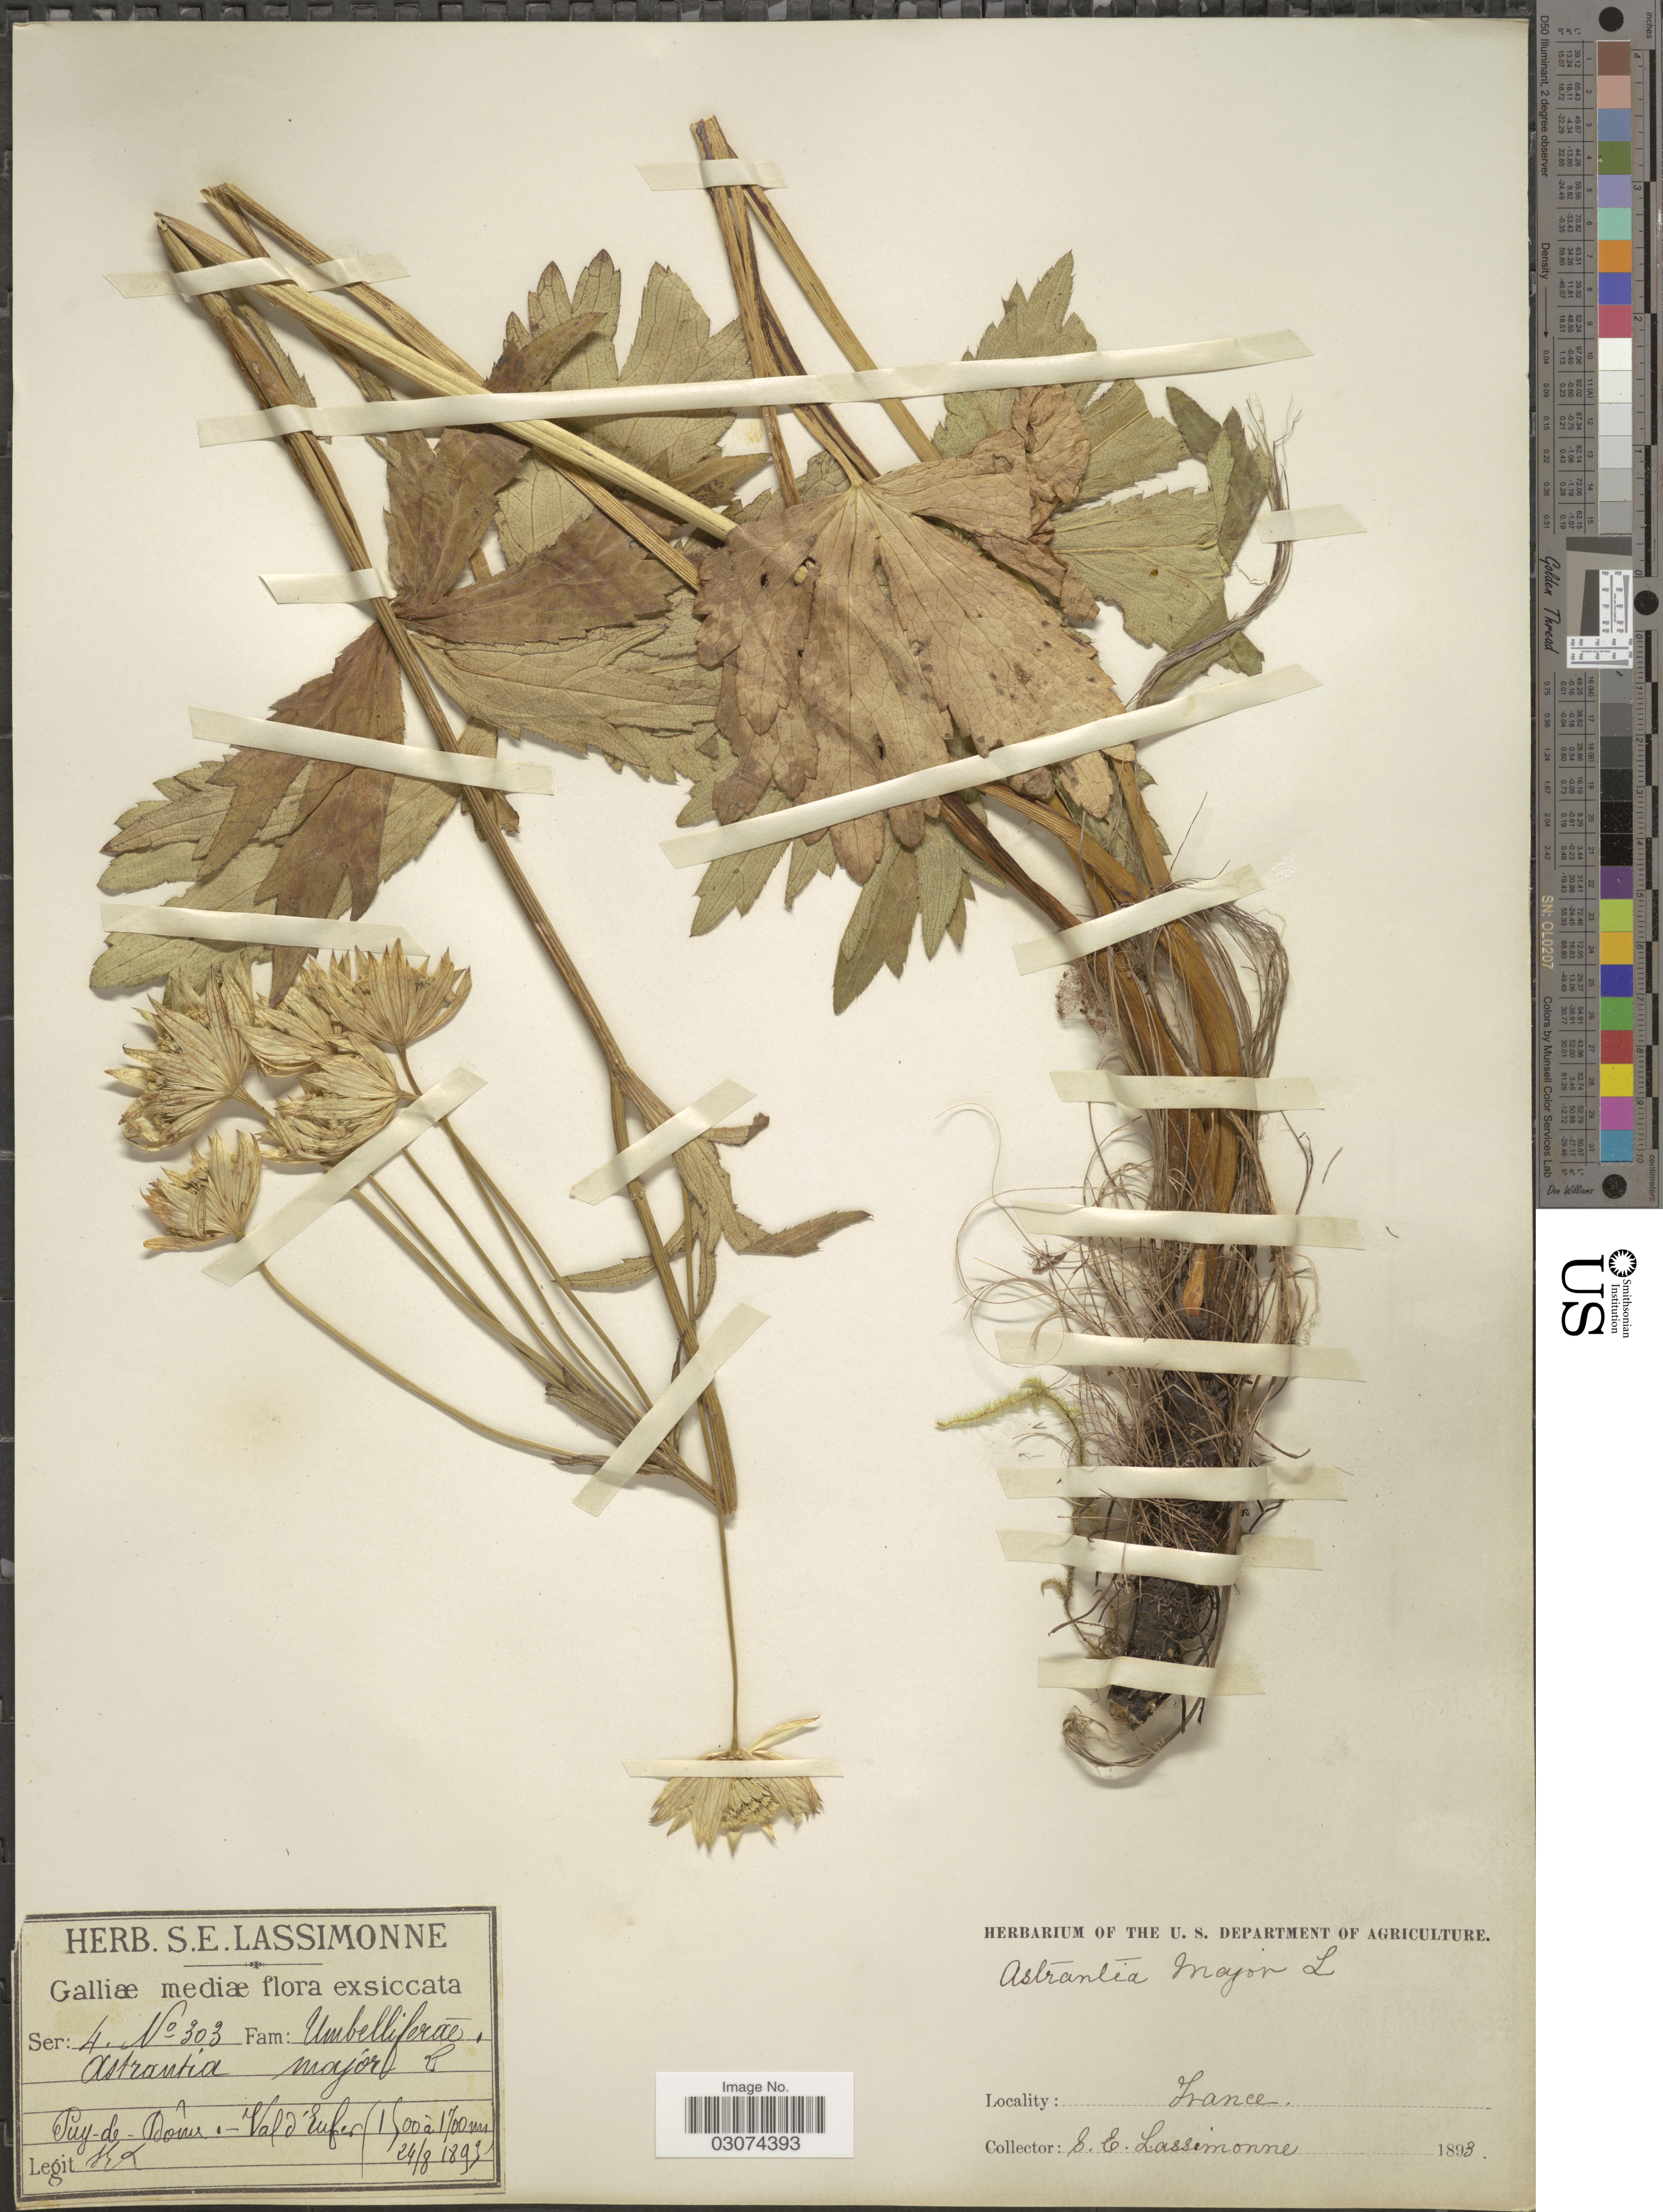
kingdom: Plantae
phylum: Tracheophyta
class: Magnoliopsida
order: Apiales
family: Apiaceae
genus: Astrantia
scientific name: Astrantia major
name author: L.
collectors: S. Lassimonne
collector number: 303?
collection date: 1893-08-24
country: France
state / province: Auvergne-Rhône-Alpes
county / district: Puy-de-Dôme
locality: Galliæ mediæ. Puy-de-Dome. - Val d'Eufer.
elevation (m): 1500